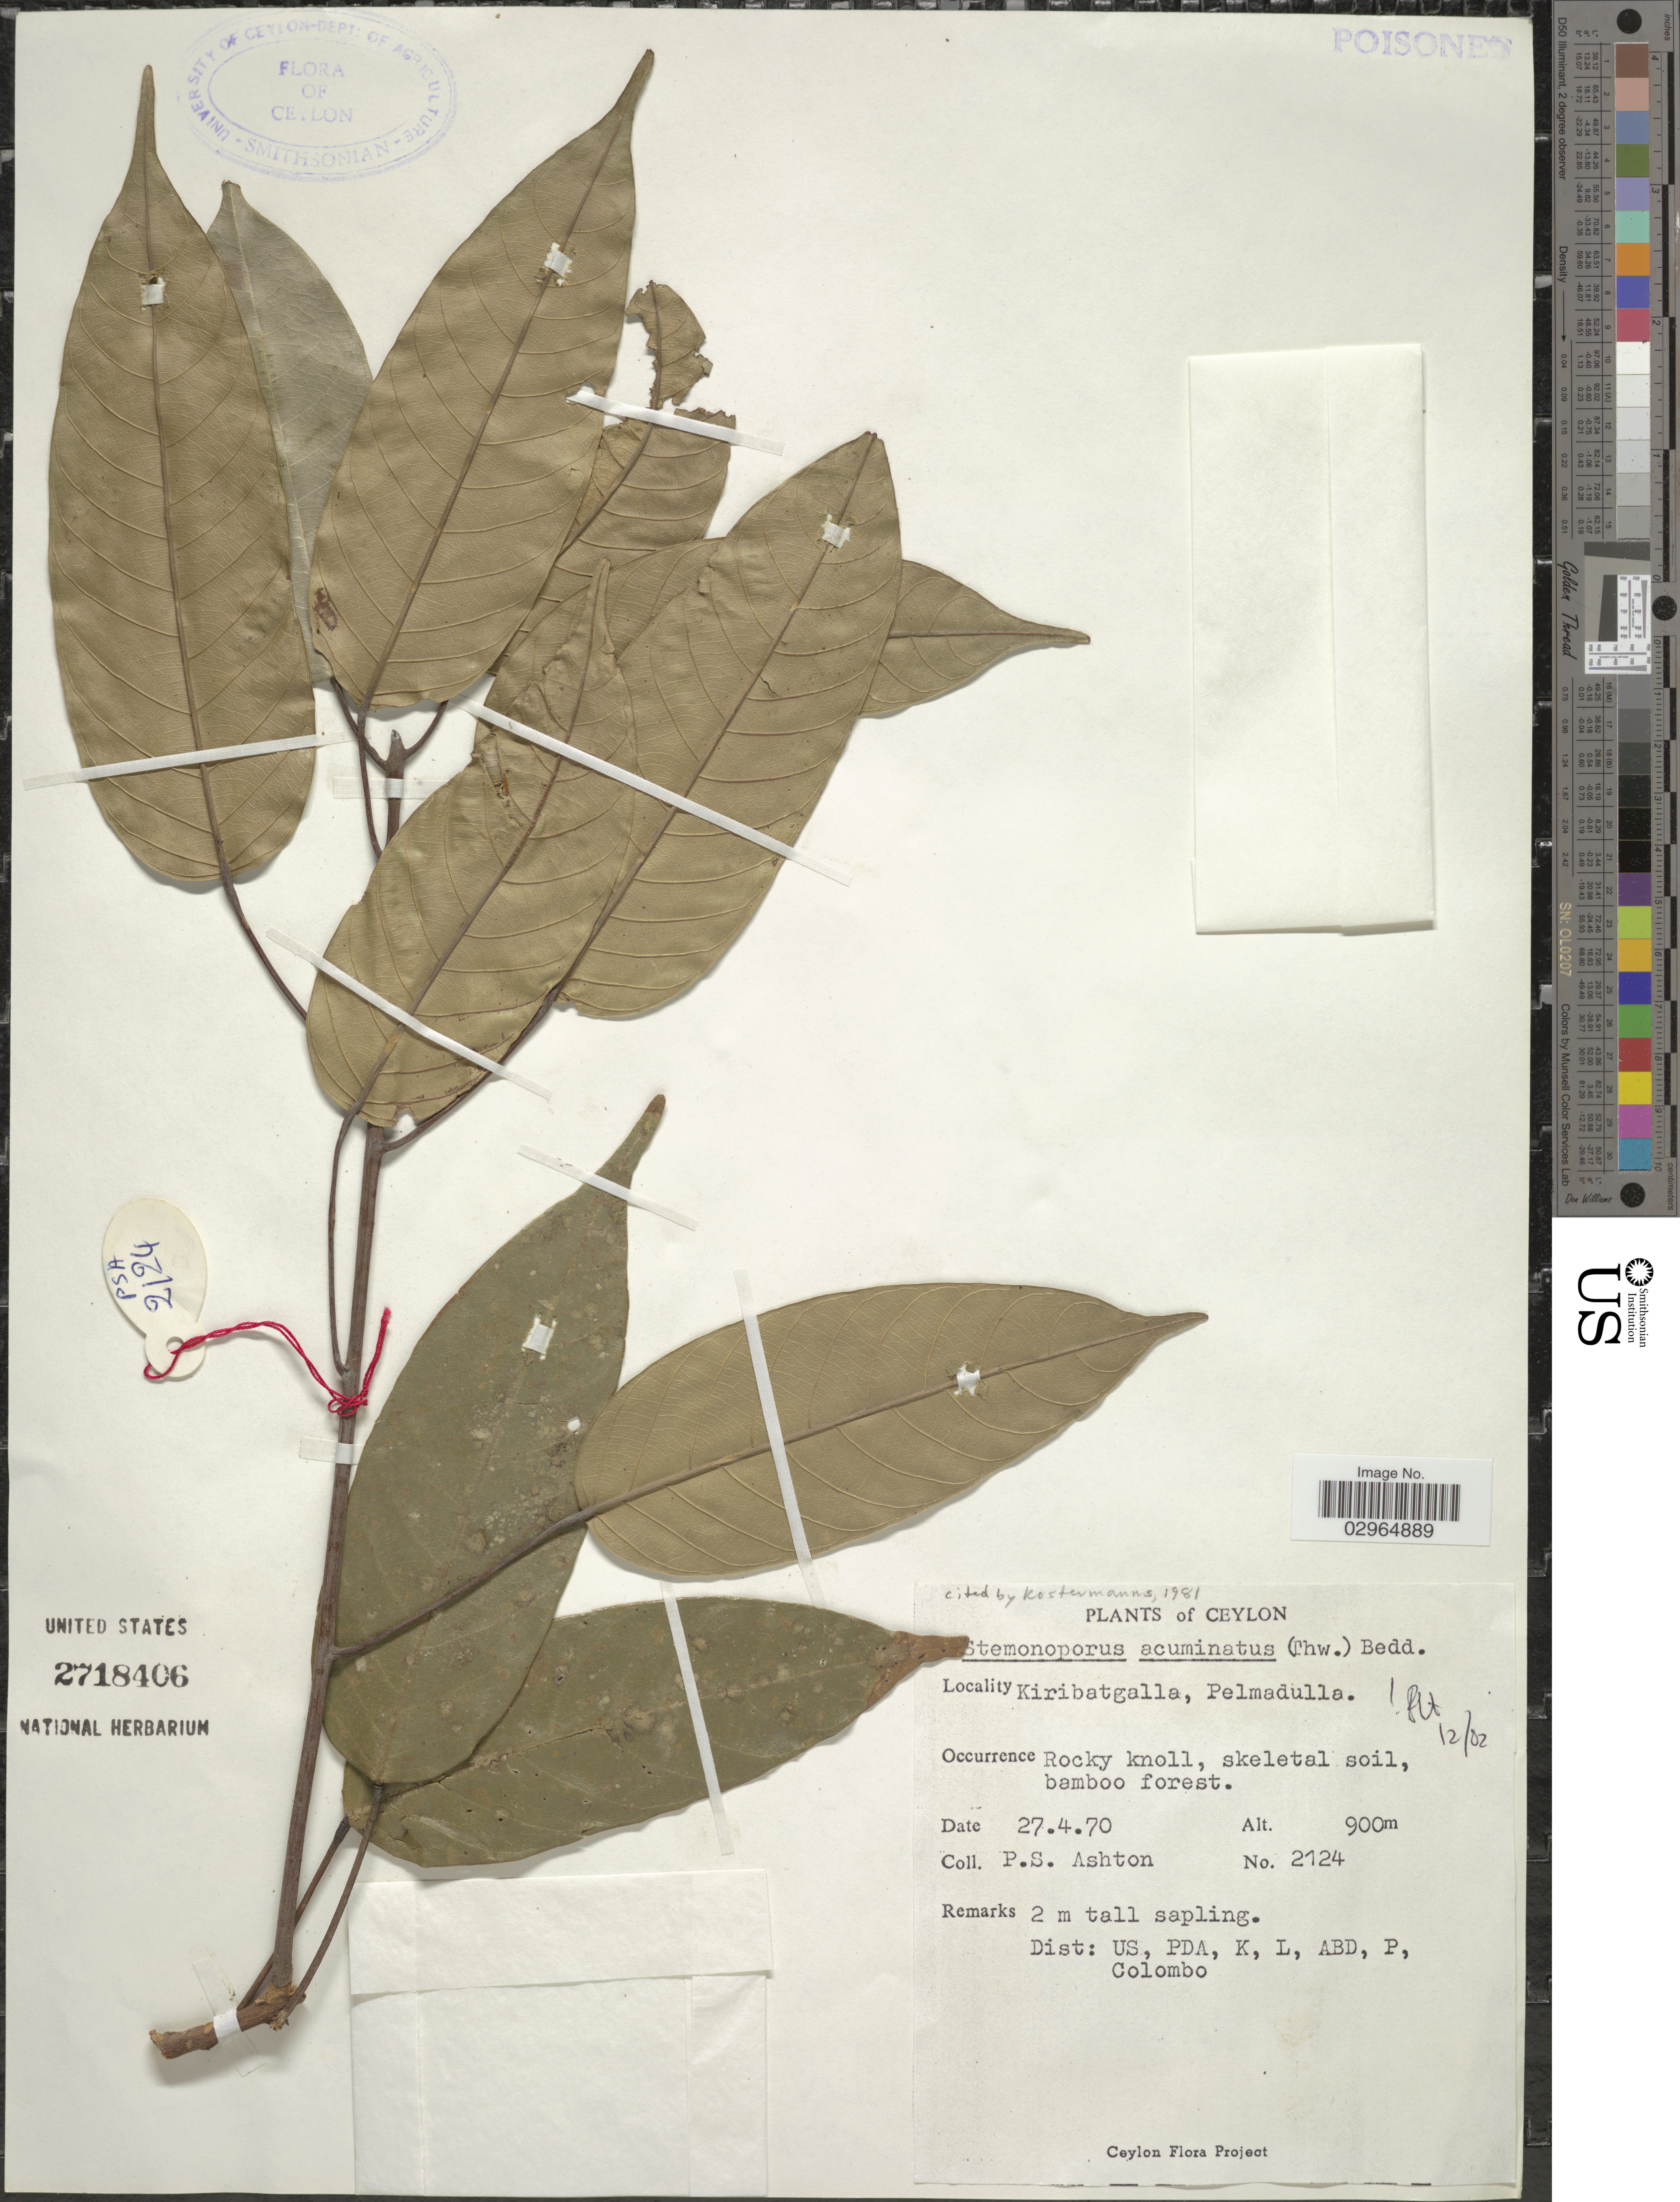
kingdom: Plantae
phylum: Tracheophyta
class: Magnoliopsida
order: Malvales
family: Dipterocarpaceae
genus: Stemonoporus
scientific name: Stemonoporus acuminatus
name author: (A. DC.) Bedd.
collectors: P. S. Ashton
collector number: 2124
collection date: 1970-04-27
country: Sri Lanka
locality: Ceylon. Kiribatgalla, Pelmadulla.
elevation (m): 900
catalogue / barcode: US 2718406